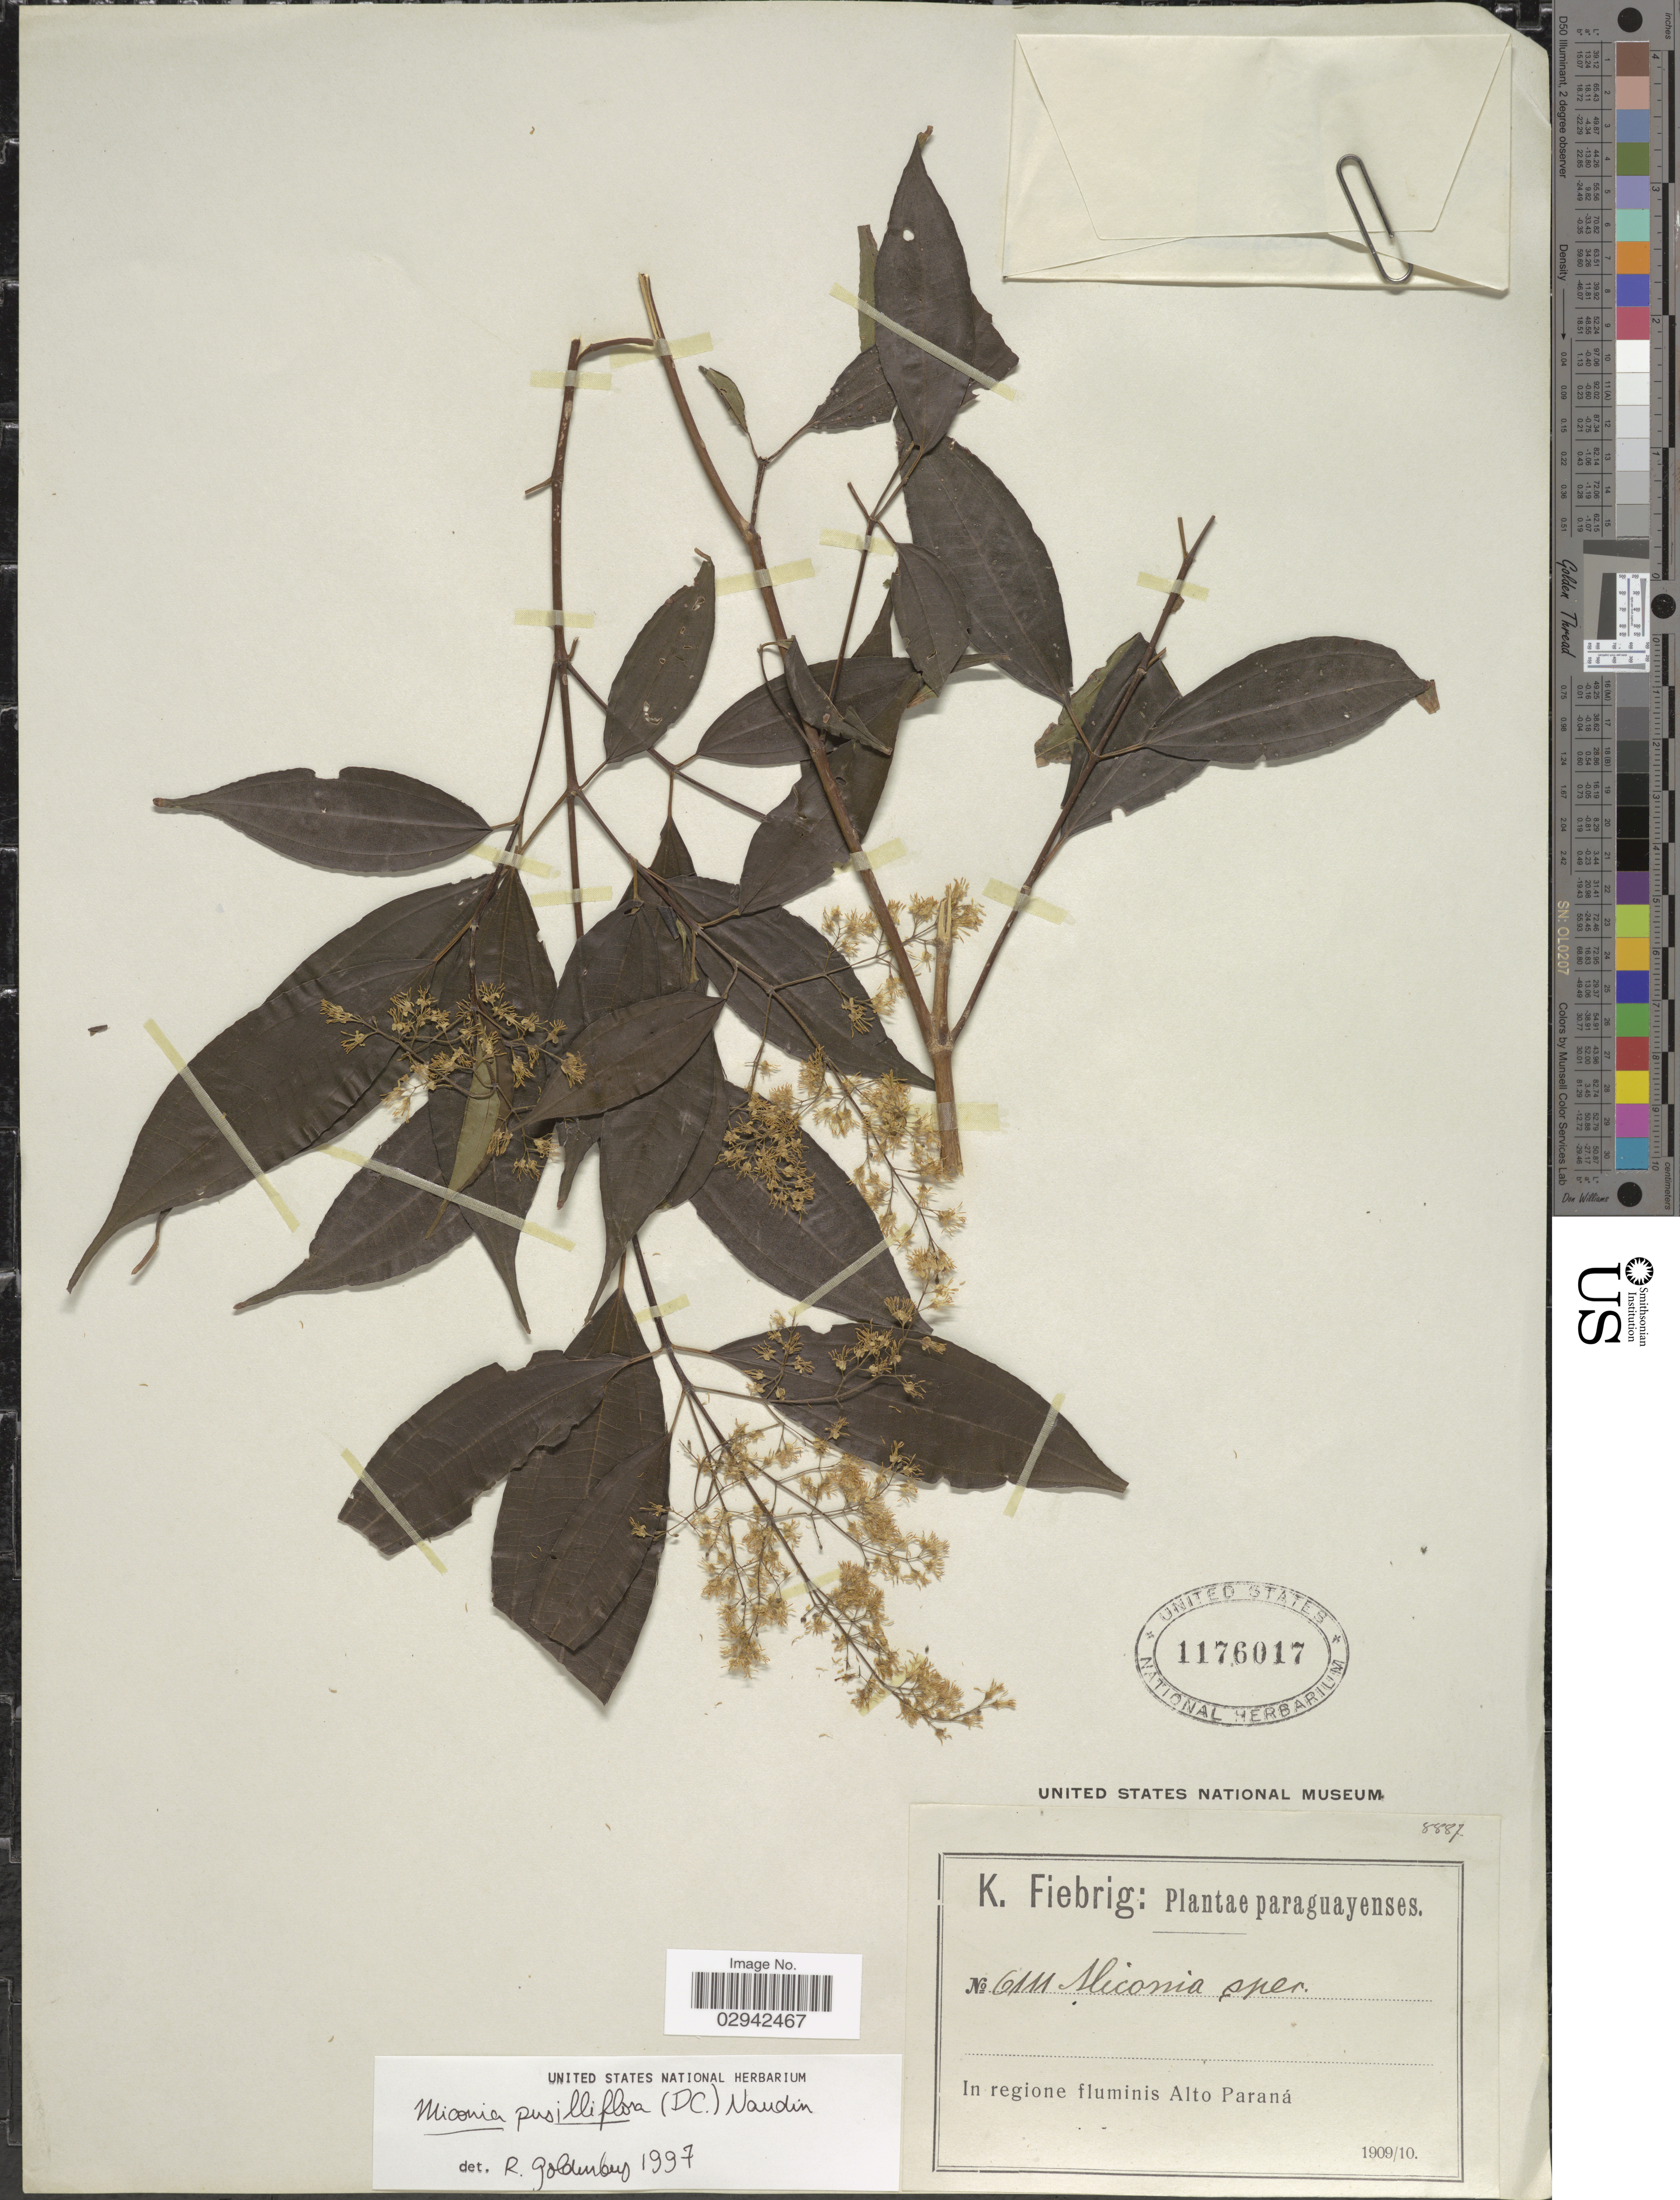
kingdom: Plantae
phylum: Tracheophyta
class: Magnoliopsida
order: Myrtales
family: Melastomataceae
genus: Miconia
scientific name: Miconia pusilliflora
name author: Triana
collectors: K. Fiebrig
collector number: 6111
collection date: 1909/1910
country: Paraguay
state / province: Alto Parana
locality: In regione fluminis Alto Paraná.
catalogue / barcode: US 1176017